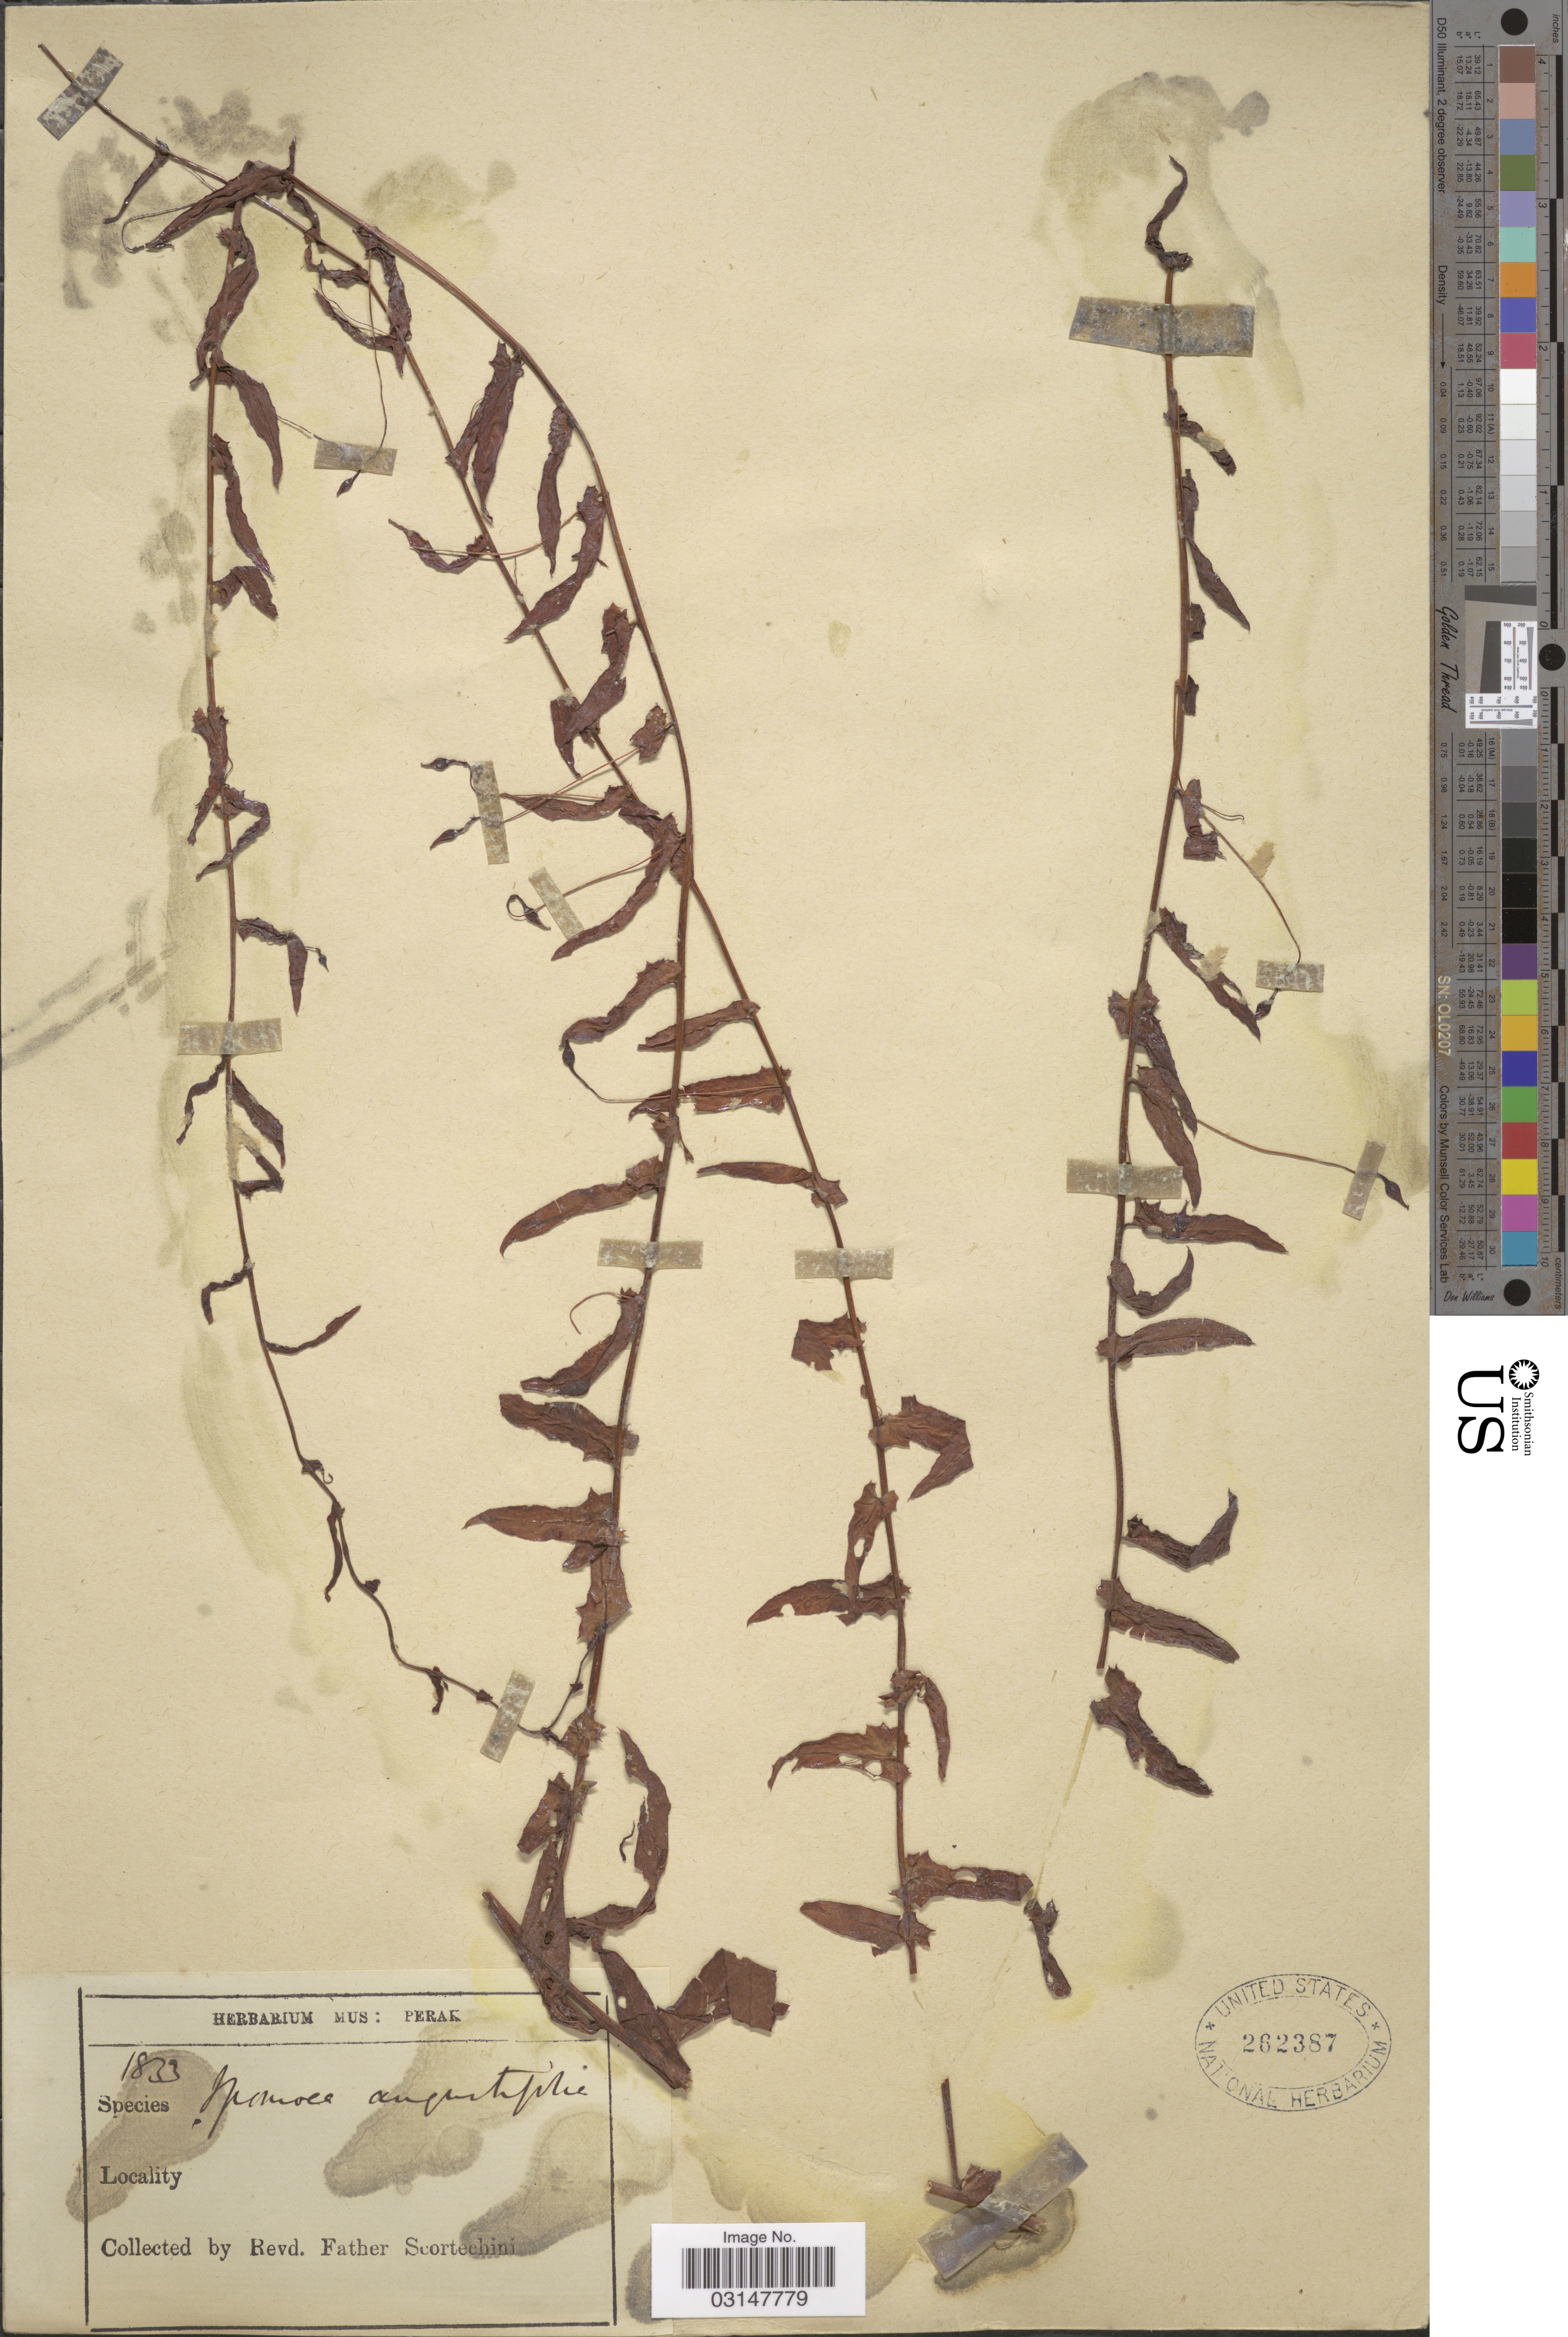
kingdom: Plantae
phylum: Tracheophyta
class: Magnoliopsida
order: Solanales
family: Convolvulaceae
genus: Xenostegia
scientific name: Xenostegia tridentata subsp. hastata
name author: (Ooststr.) Parmar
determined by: Strong, Mark T., (BOT), Smithsonian Institution - National Museum of Natural History (UNITED STATES)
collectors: Fr. Scortechini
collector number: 1833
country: Malaysia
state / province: Perak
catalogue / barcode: US 262387